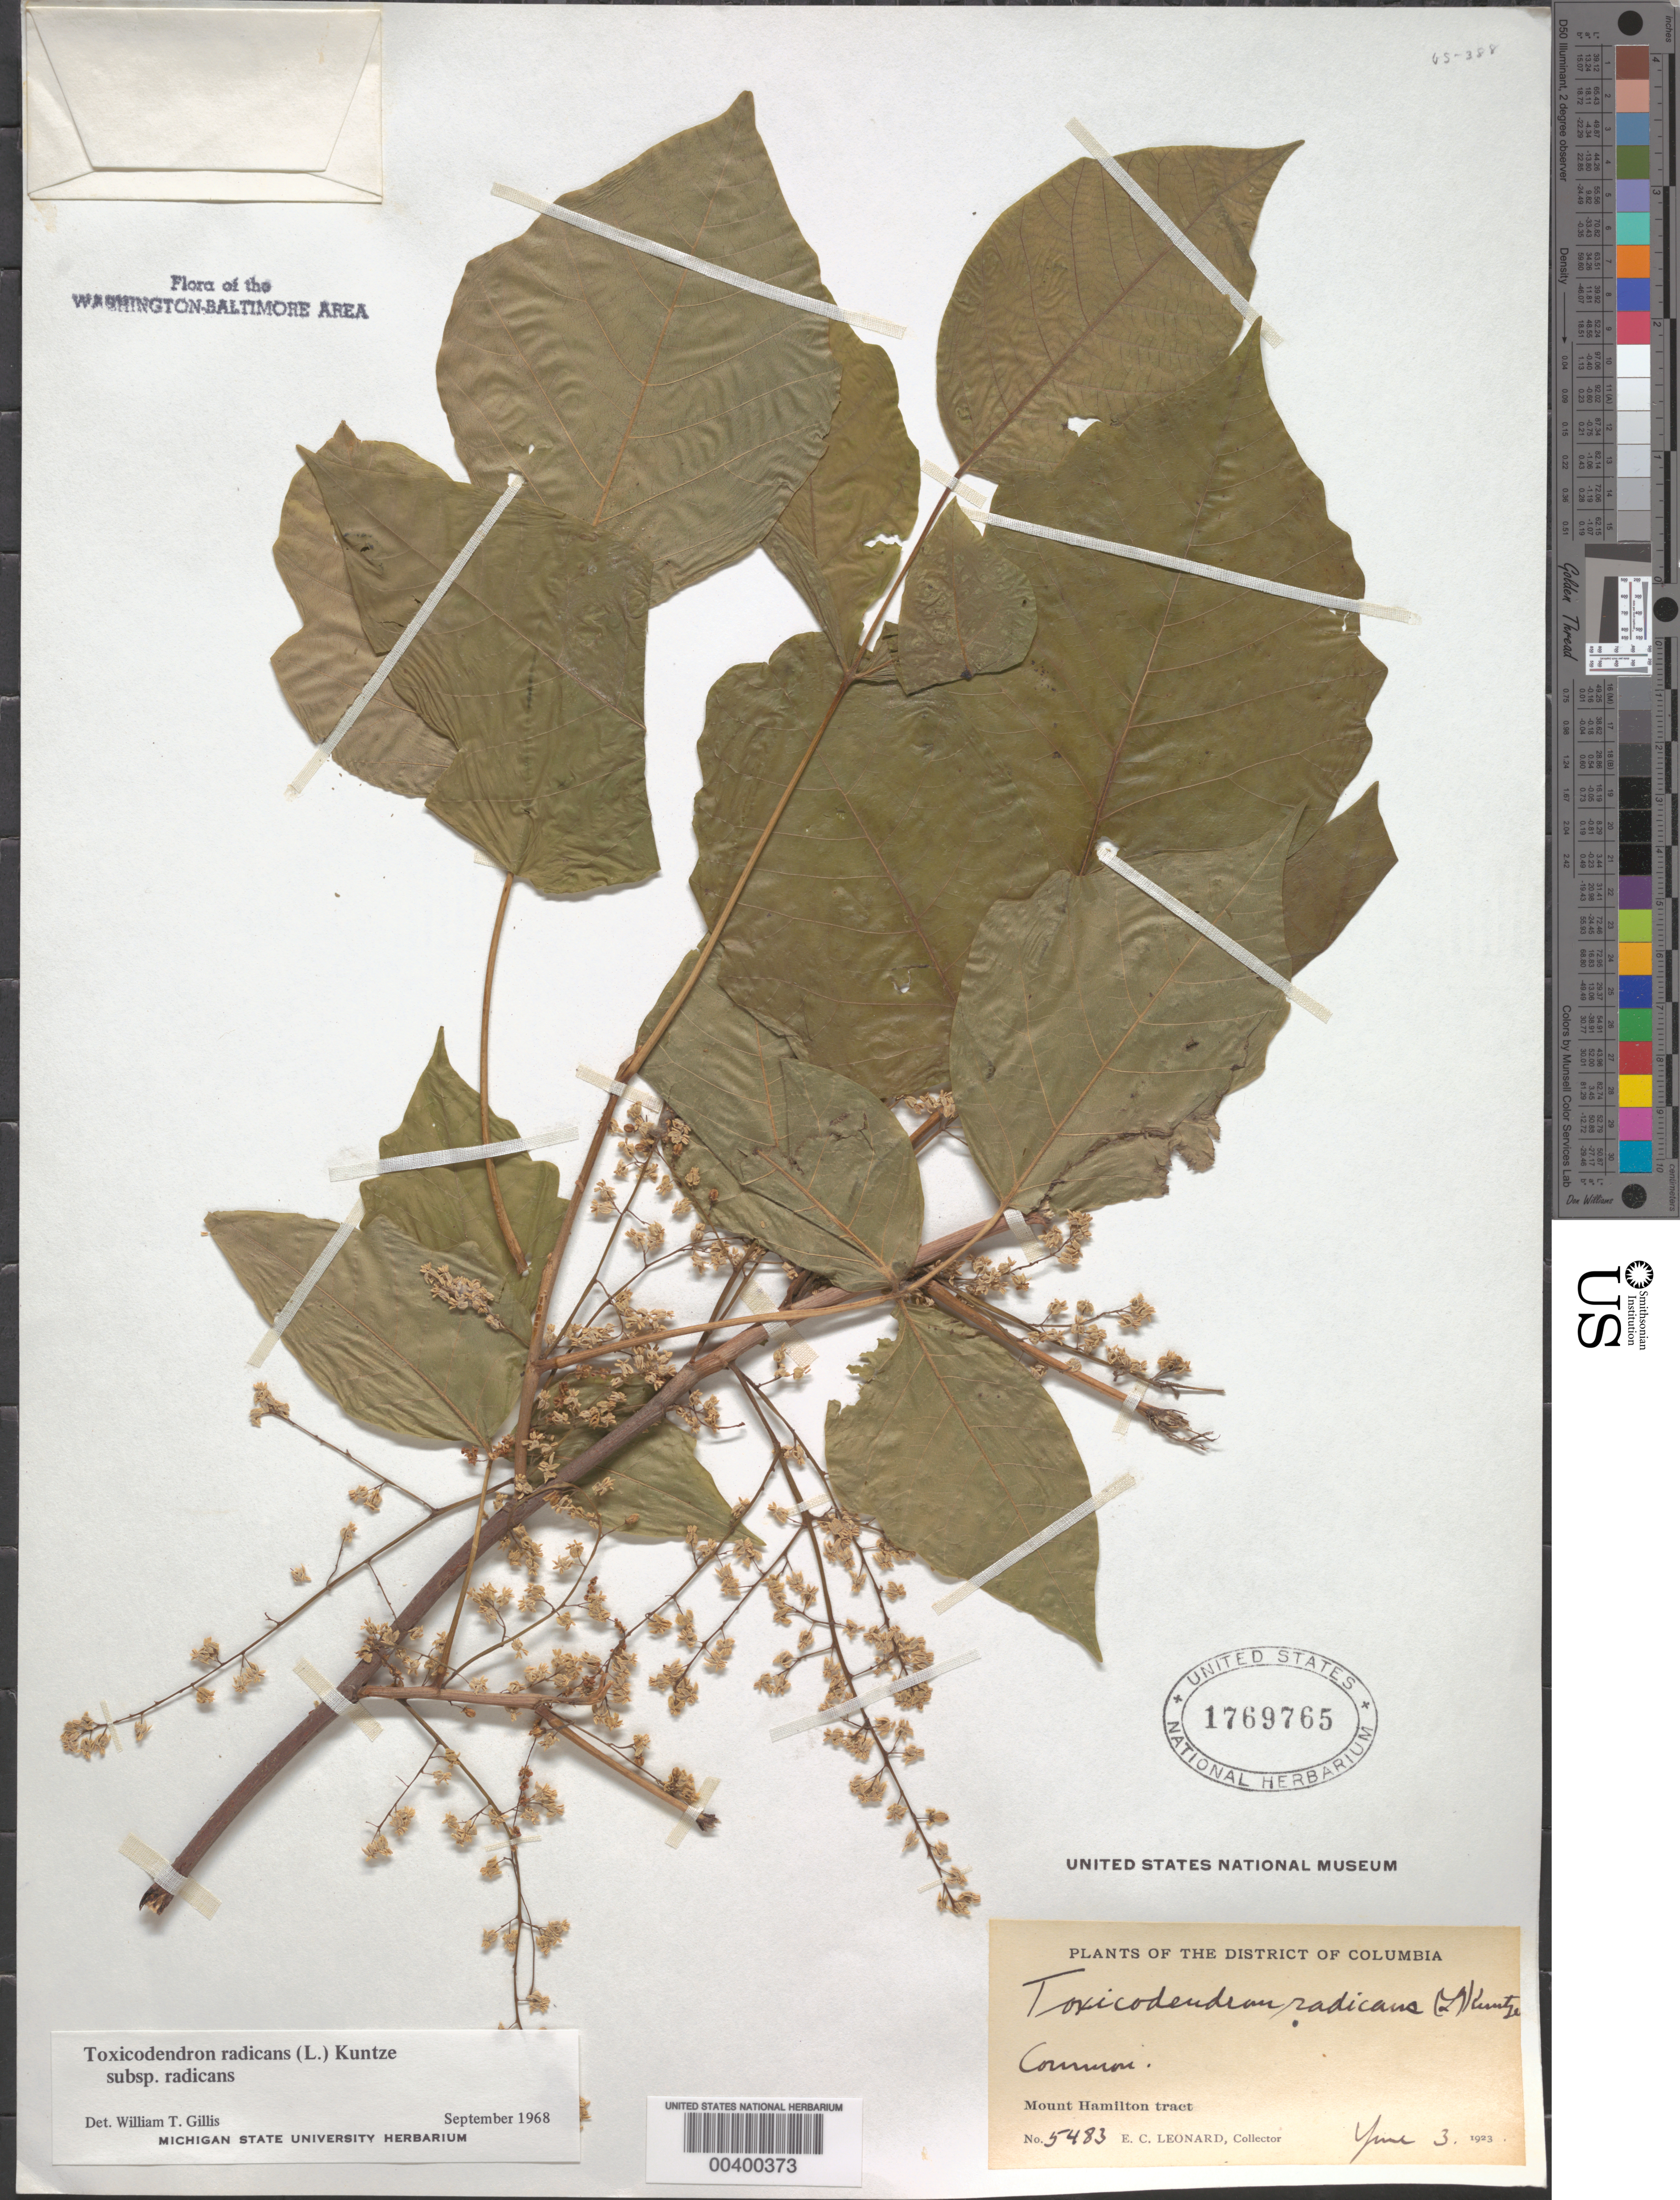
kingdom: Plantae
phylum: Tracheophyta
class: Magnoliopsida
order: Sapindales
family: Anacardiaceae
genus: Toxicodendron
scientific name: Toxicodendron radicans subsp. radicans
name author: (L.) Kuntze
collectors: E. C. Leonard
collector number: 5483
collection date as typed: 03 Jun 1923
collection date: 1923-06-03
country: United States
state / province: District of Columbia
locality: Mount Hamilton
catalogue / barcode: US 1769765